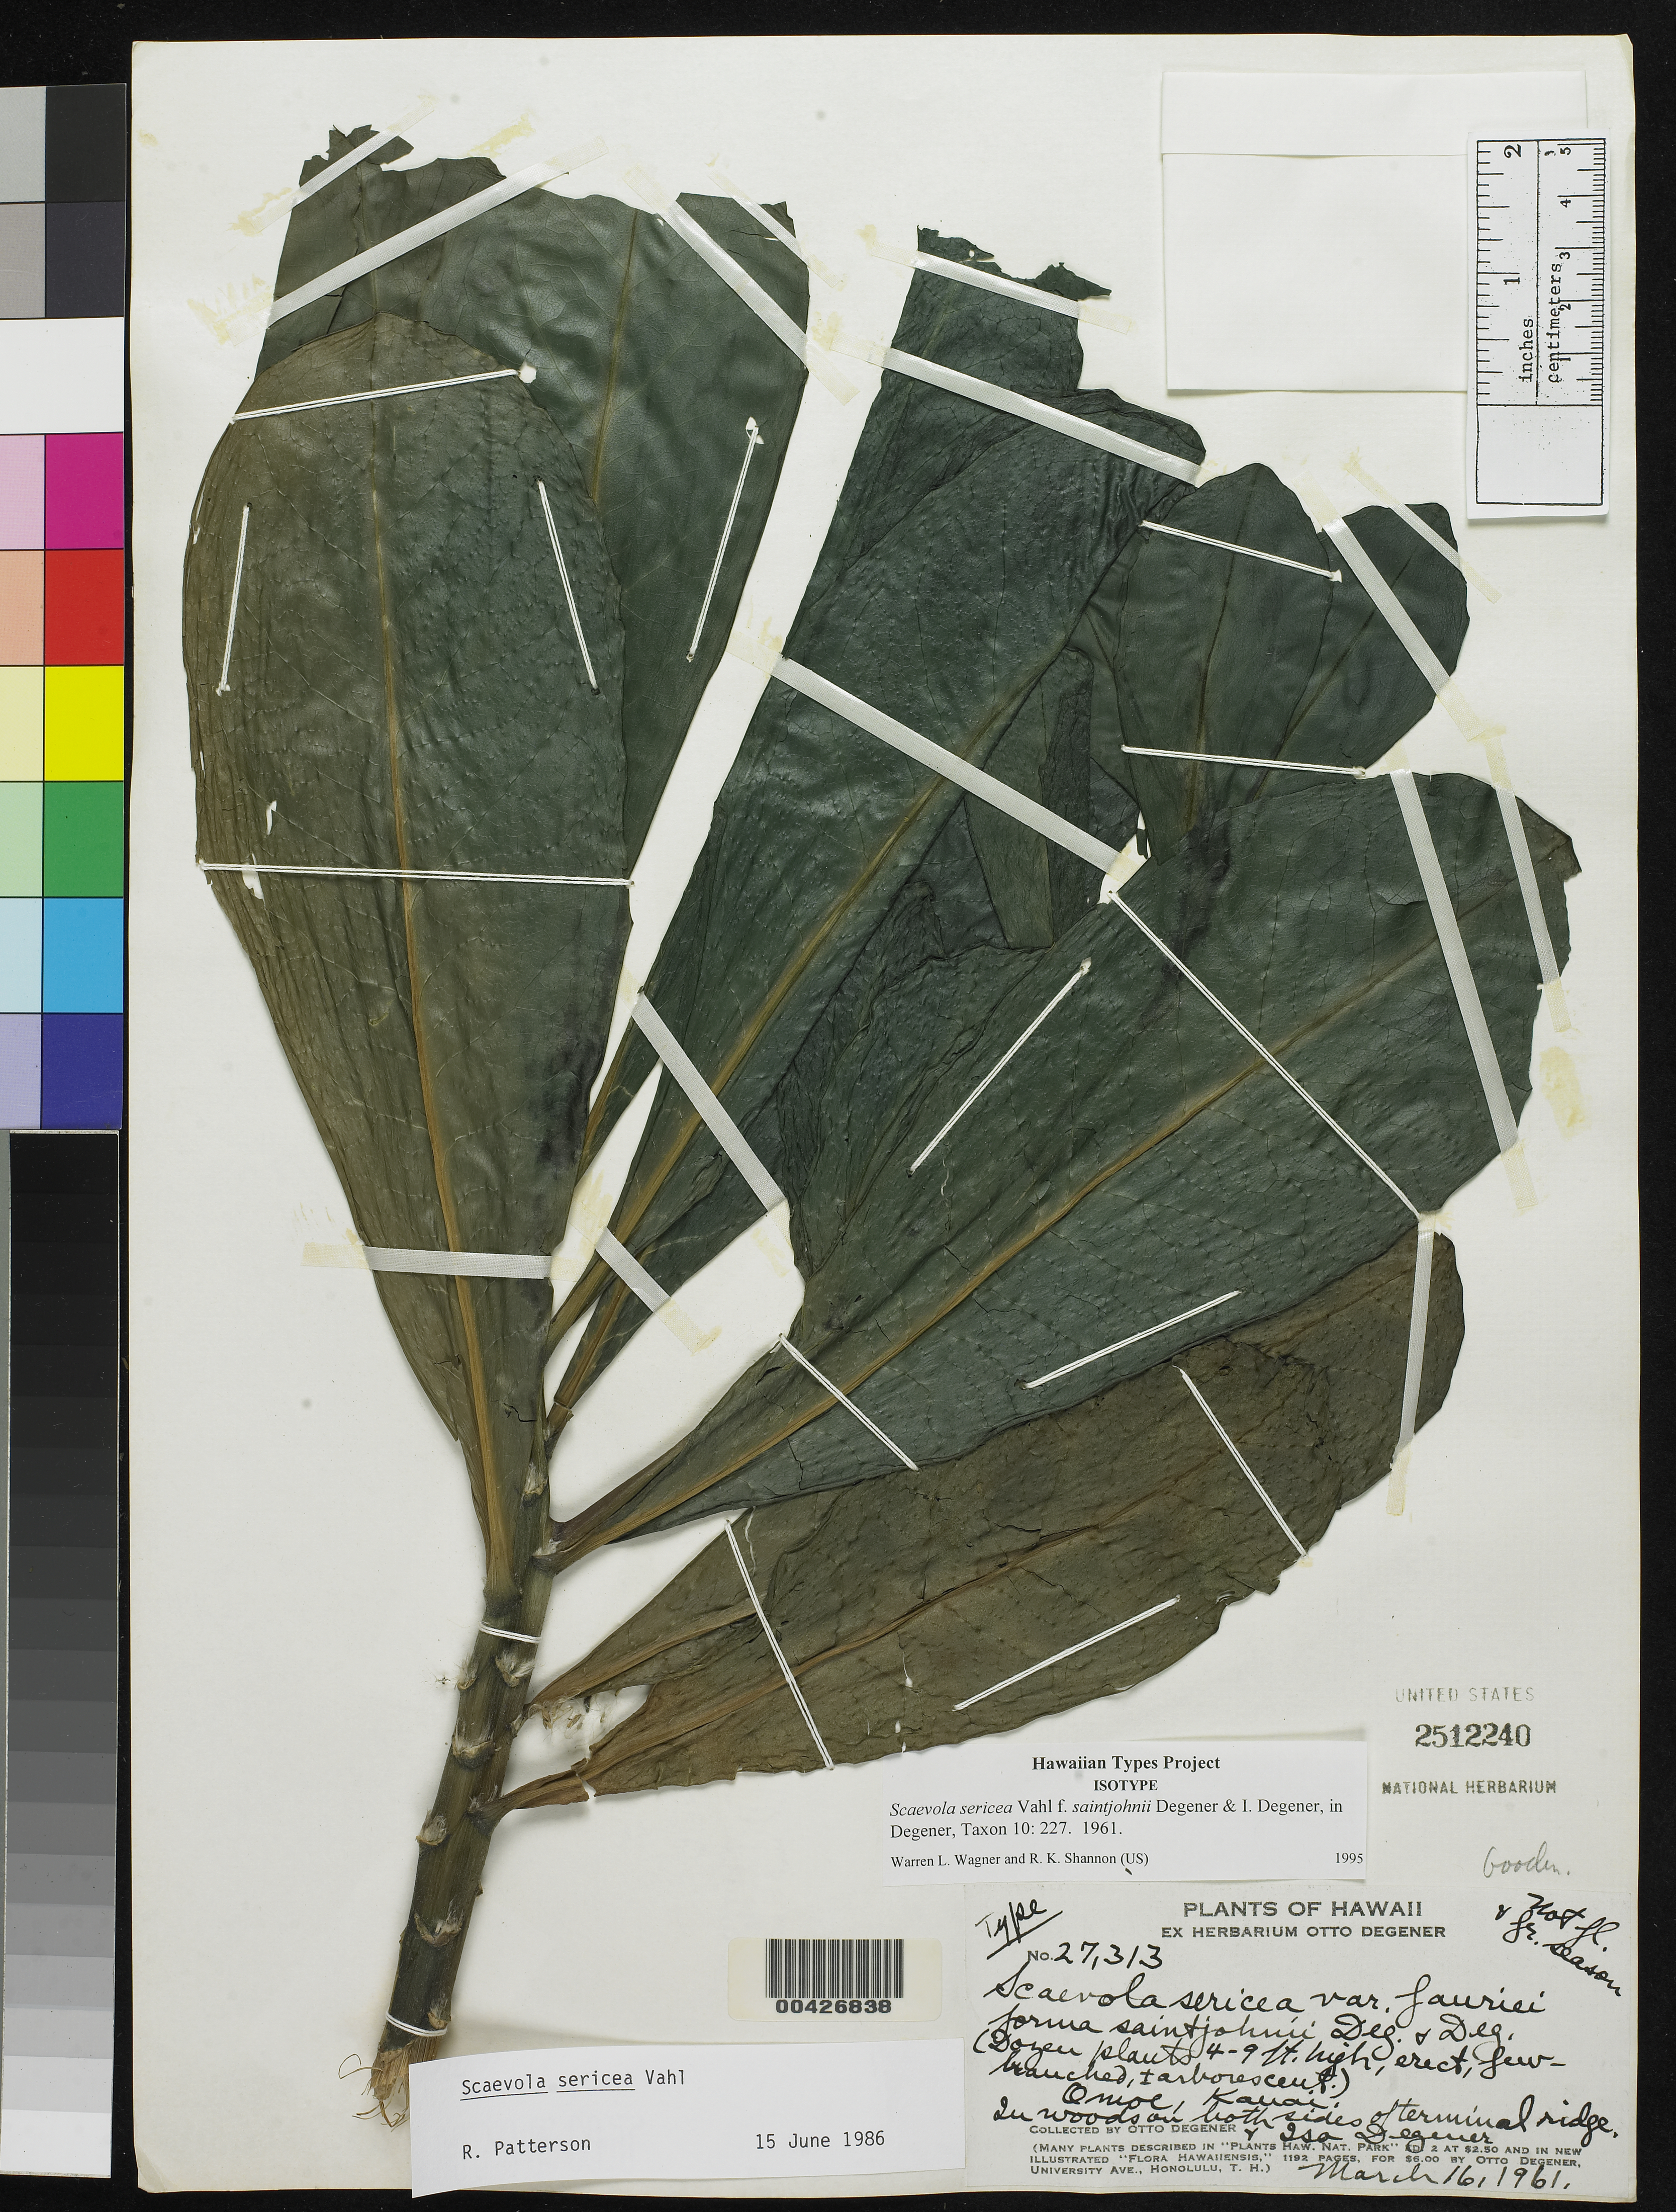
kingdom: Plantae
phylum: Tracheophyta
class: Magnoliopsida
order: Asterales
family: Goodeniaceae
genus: Scaevola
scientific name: Scaevola sericea f. saintjohnii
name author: O. Deg. & I. Deg.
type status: Isotype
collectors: O. Degener & I. Degener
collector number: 27313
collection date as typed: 16 Mar 1961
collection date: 1961-03-16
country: United States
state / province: Hawaii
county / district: Kauai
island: Kaua'i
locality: Omoe.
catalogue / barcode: US 2512240